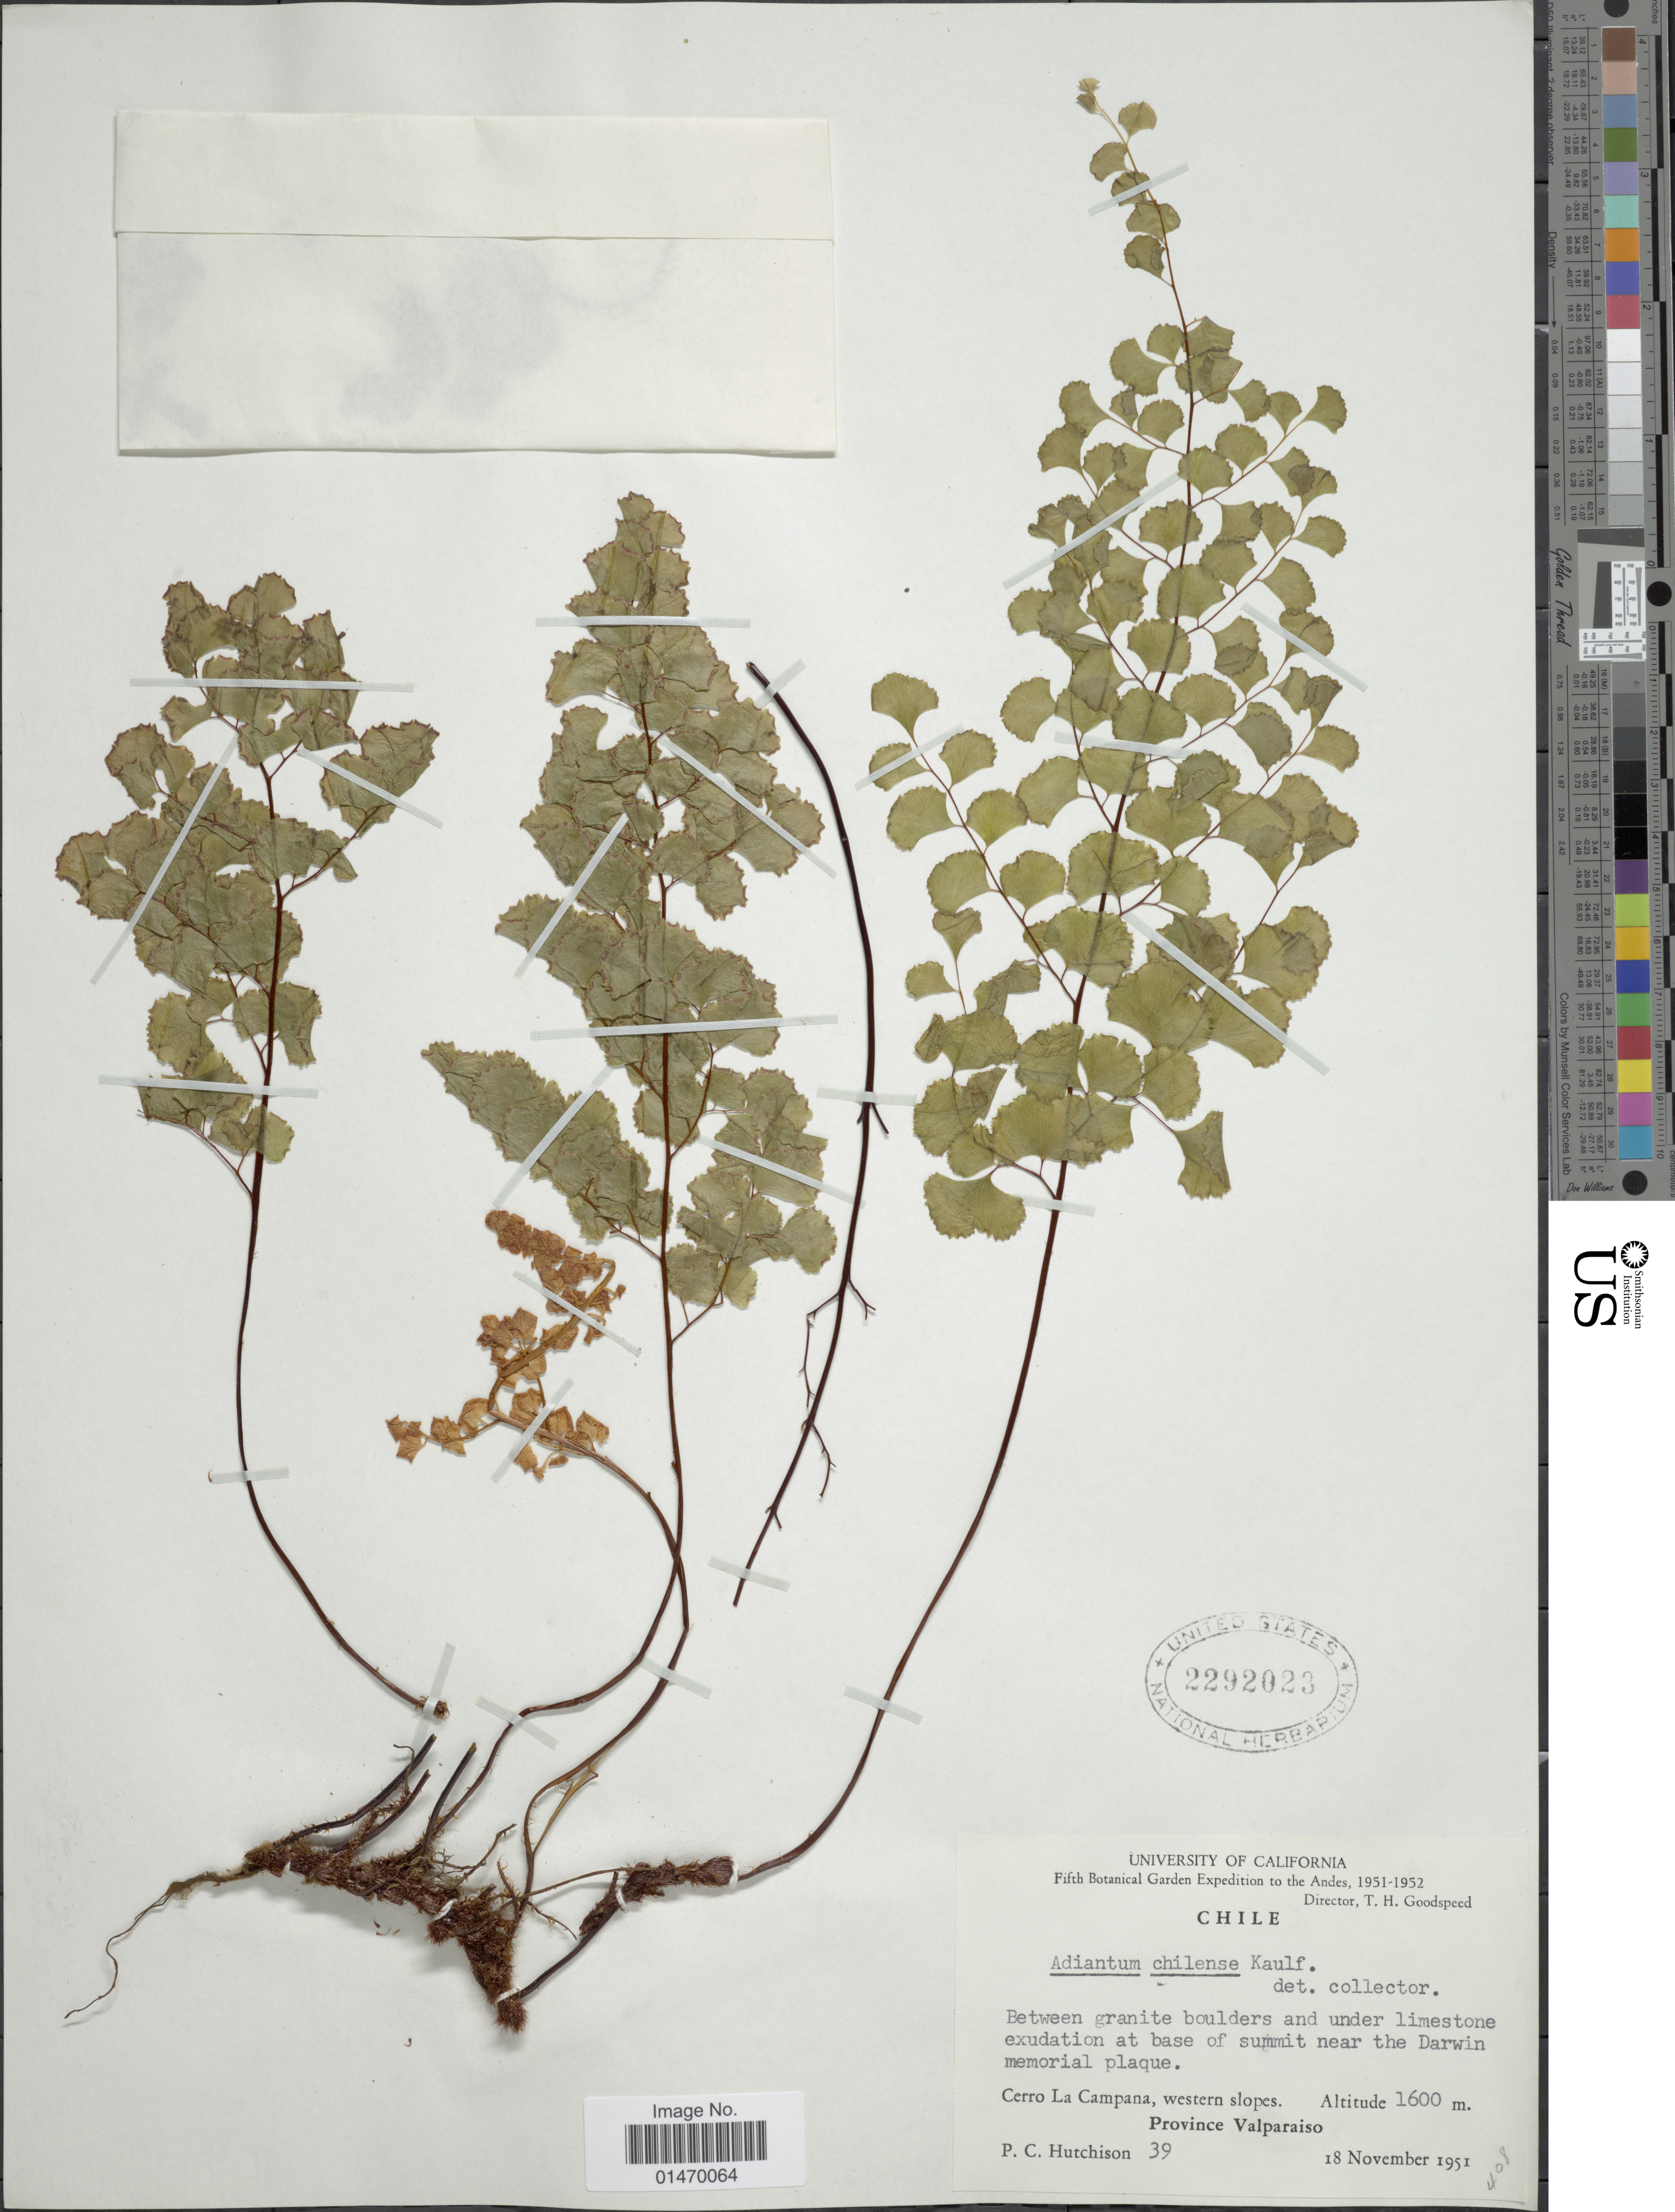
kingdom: Plantae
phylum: Tracheophyta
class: Polypodiopsida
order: Polypodiales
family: Pteridaceae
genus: Adiantum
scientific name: Adiantum chilense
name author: Kaulf.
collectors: P. C. Hutchison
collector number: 39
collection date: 1951-11-18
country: Chile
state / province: Valparaíso (V)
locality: Between granite boulders and under limestone exudation at base of summit near the Darwin memorial plaque. Cerra La Campana, western slopes.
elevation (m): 1600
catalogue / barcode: US 2292023